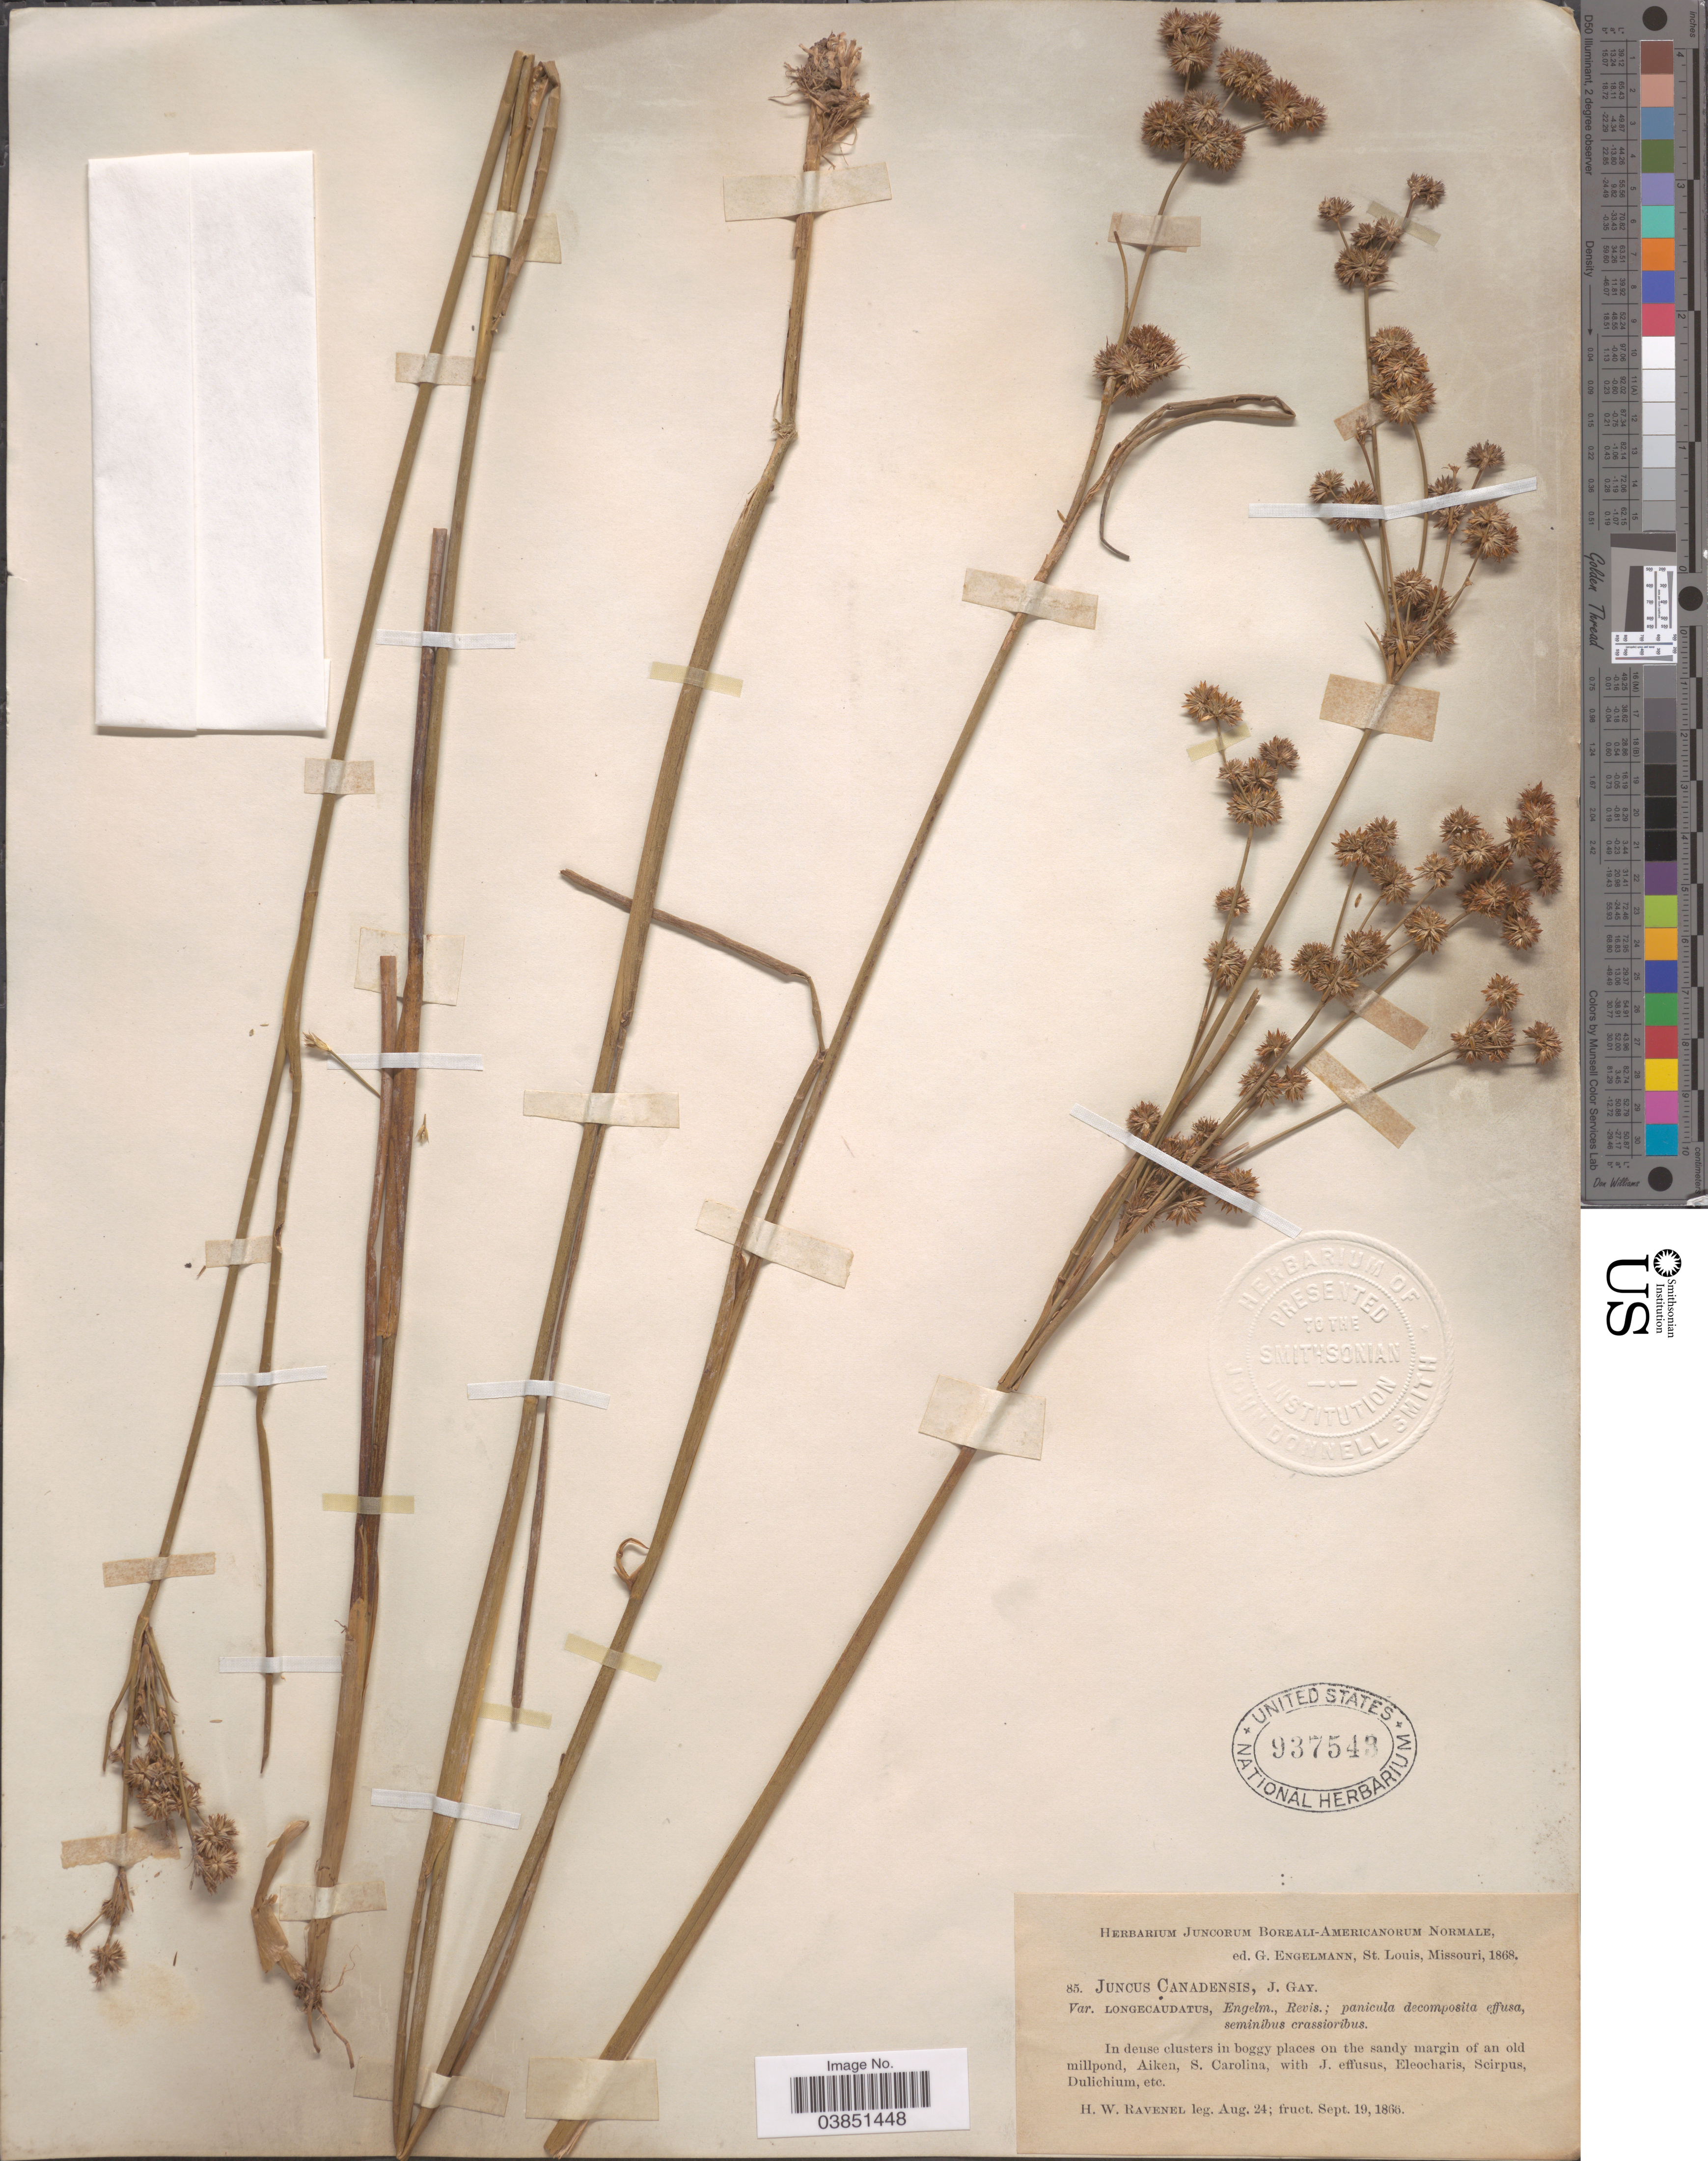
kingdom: Plantae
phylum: Tracheophyta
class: Liliopsida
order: Poales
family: Juncaceae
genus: Juncus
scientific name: Juncus canadensis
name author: J. Gay ex Laharpe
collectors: H. Ravenel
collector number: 85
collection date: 1866-09-19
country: United States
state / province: South Carolina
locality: Aiken.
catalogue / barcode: US 937543